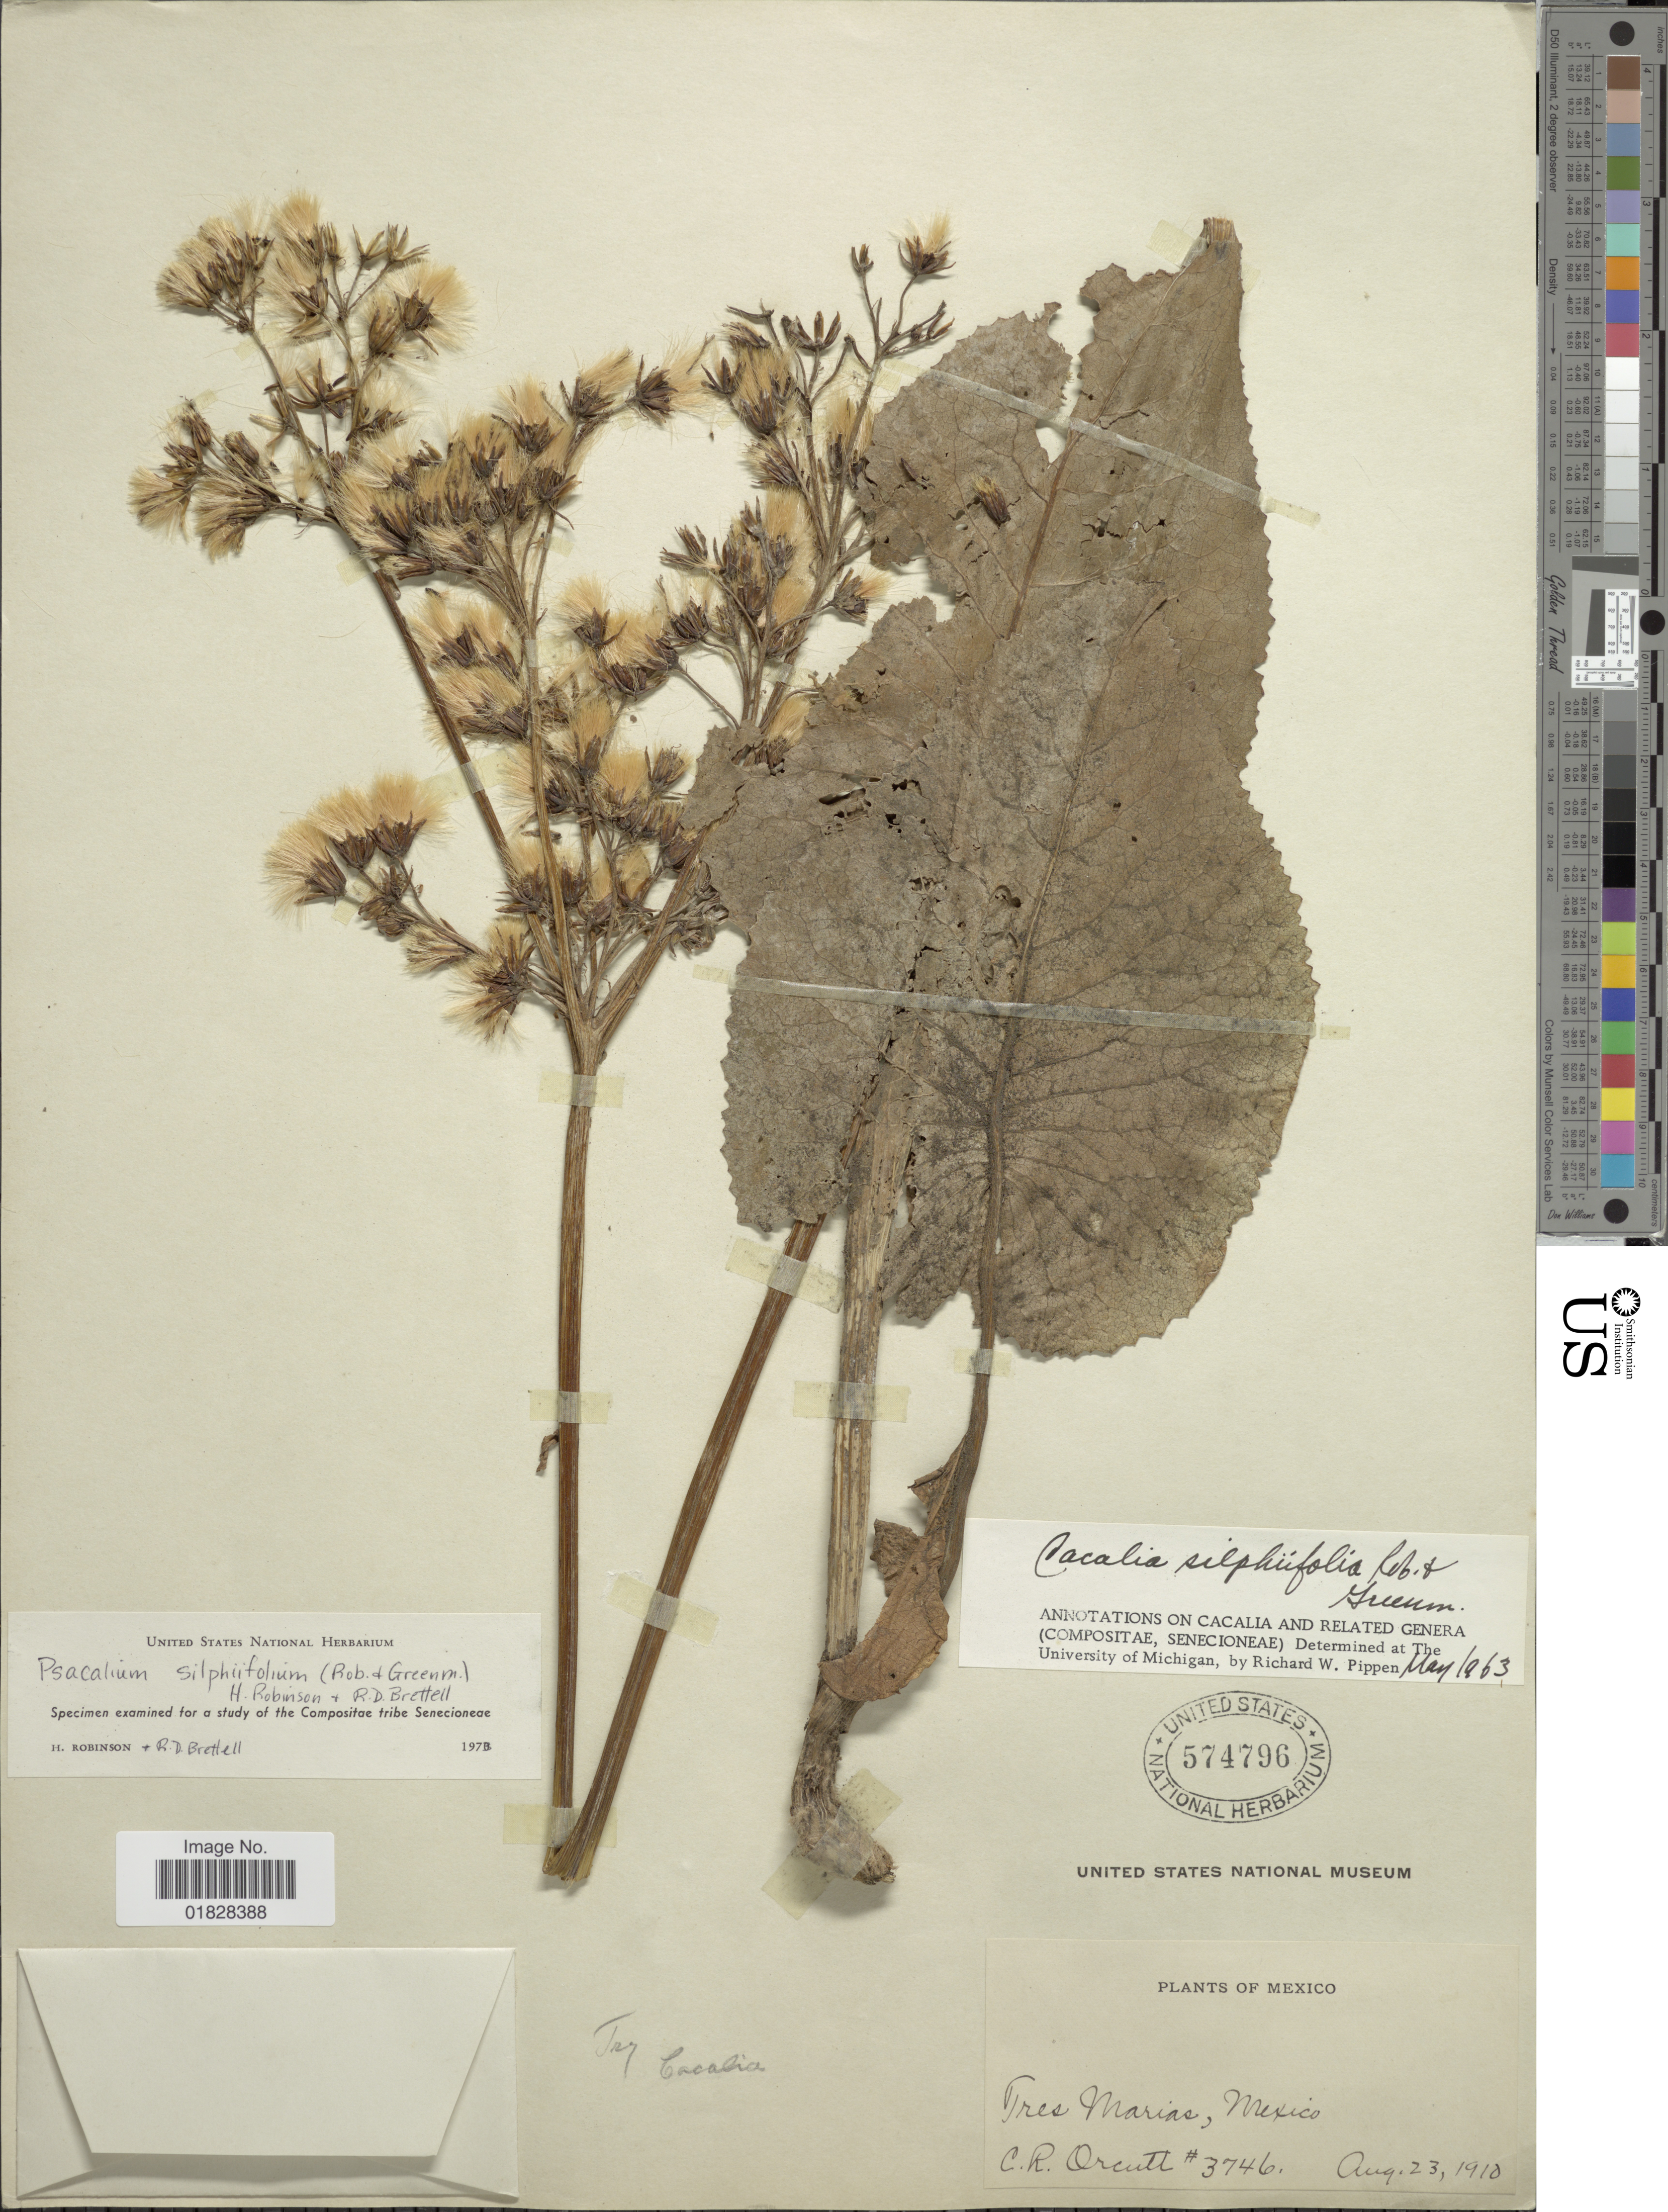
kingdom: Plantae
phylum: Tracheophyta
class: Magnoliopsida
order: Asterales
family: Asteraceae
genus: Psacalium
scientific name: Psacalium silphiifolium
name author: (Rob. & Greenm.) H. Rob. & Brettell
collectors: C. R. Orcutt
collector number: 3746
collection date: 1910-08-23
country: Mexico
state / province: México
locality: Tres Marias, Mexico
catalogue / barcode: US 574796